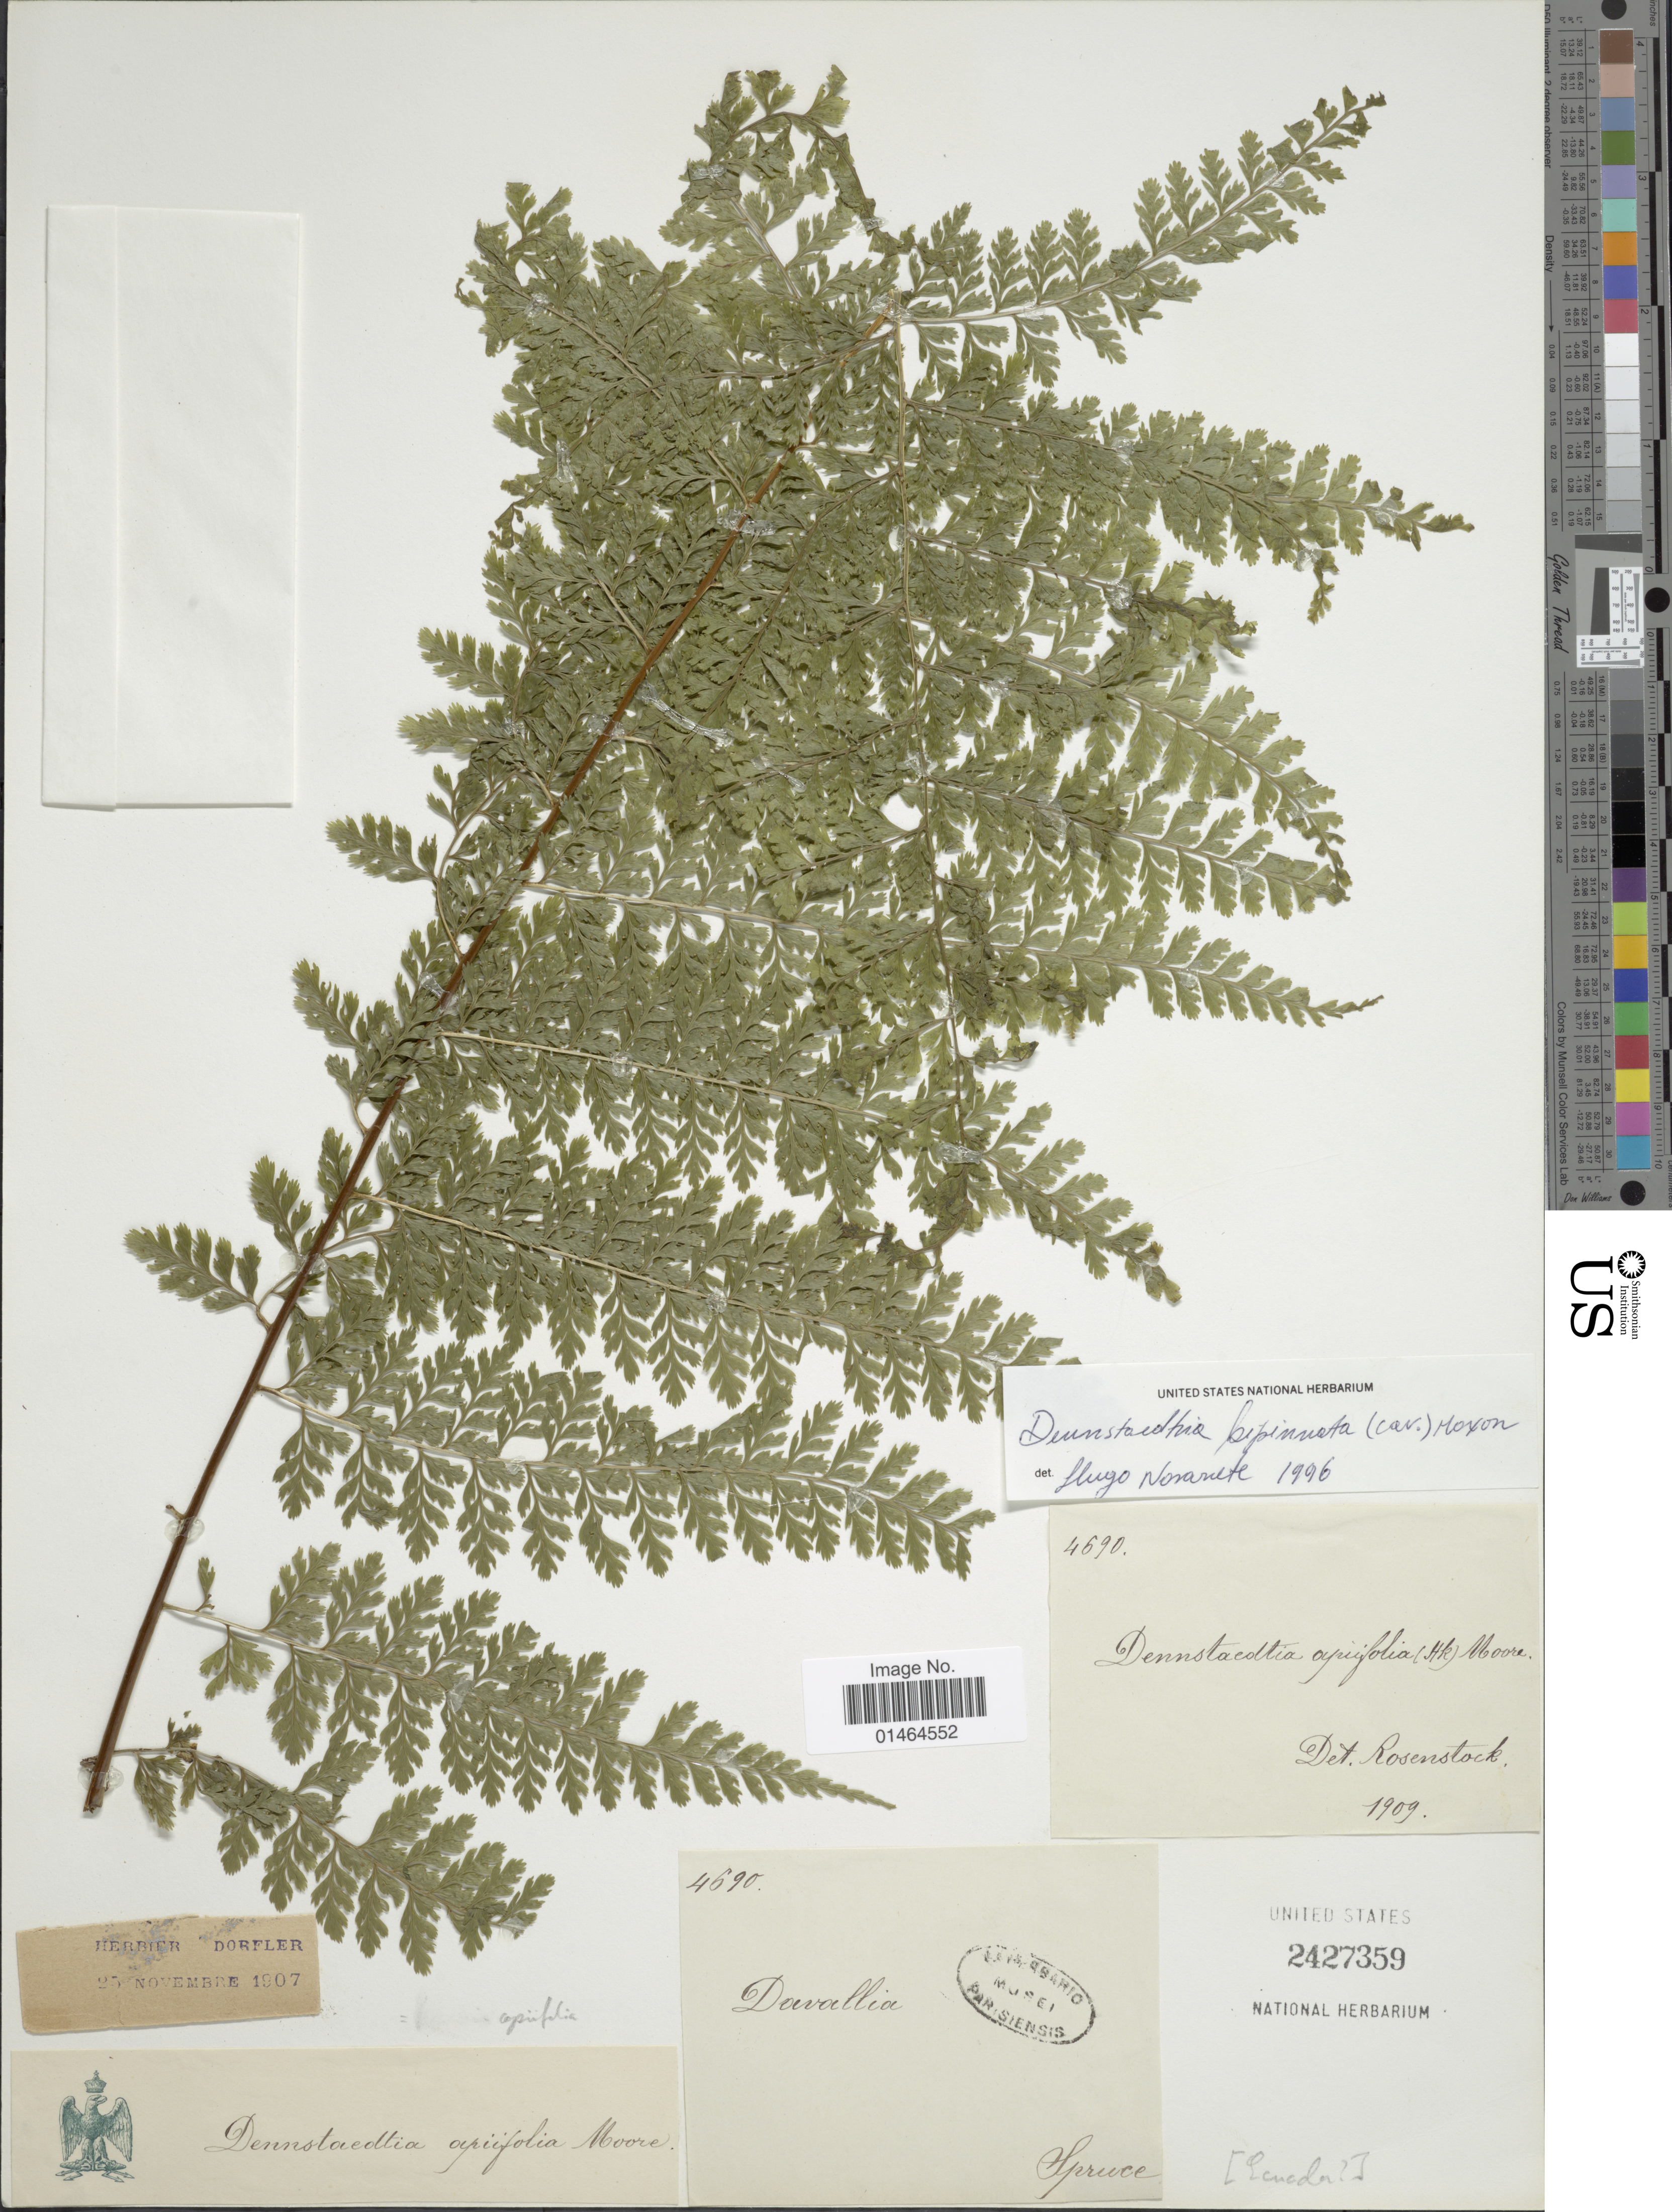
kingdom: Plantae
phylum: Tracheophyta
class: Polypodiopsida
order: Polypodiales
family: Dennstaedtiaceae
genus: Dennstaedtia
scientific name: Dennstaedtia bipinnata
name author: (Cav.) Maxon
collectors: -. Spruce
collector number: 4690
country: Peru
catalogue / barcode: US 2427359